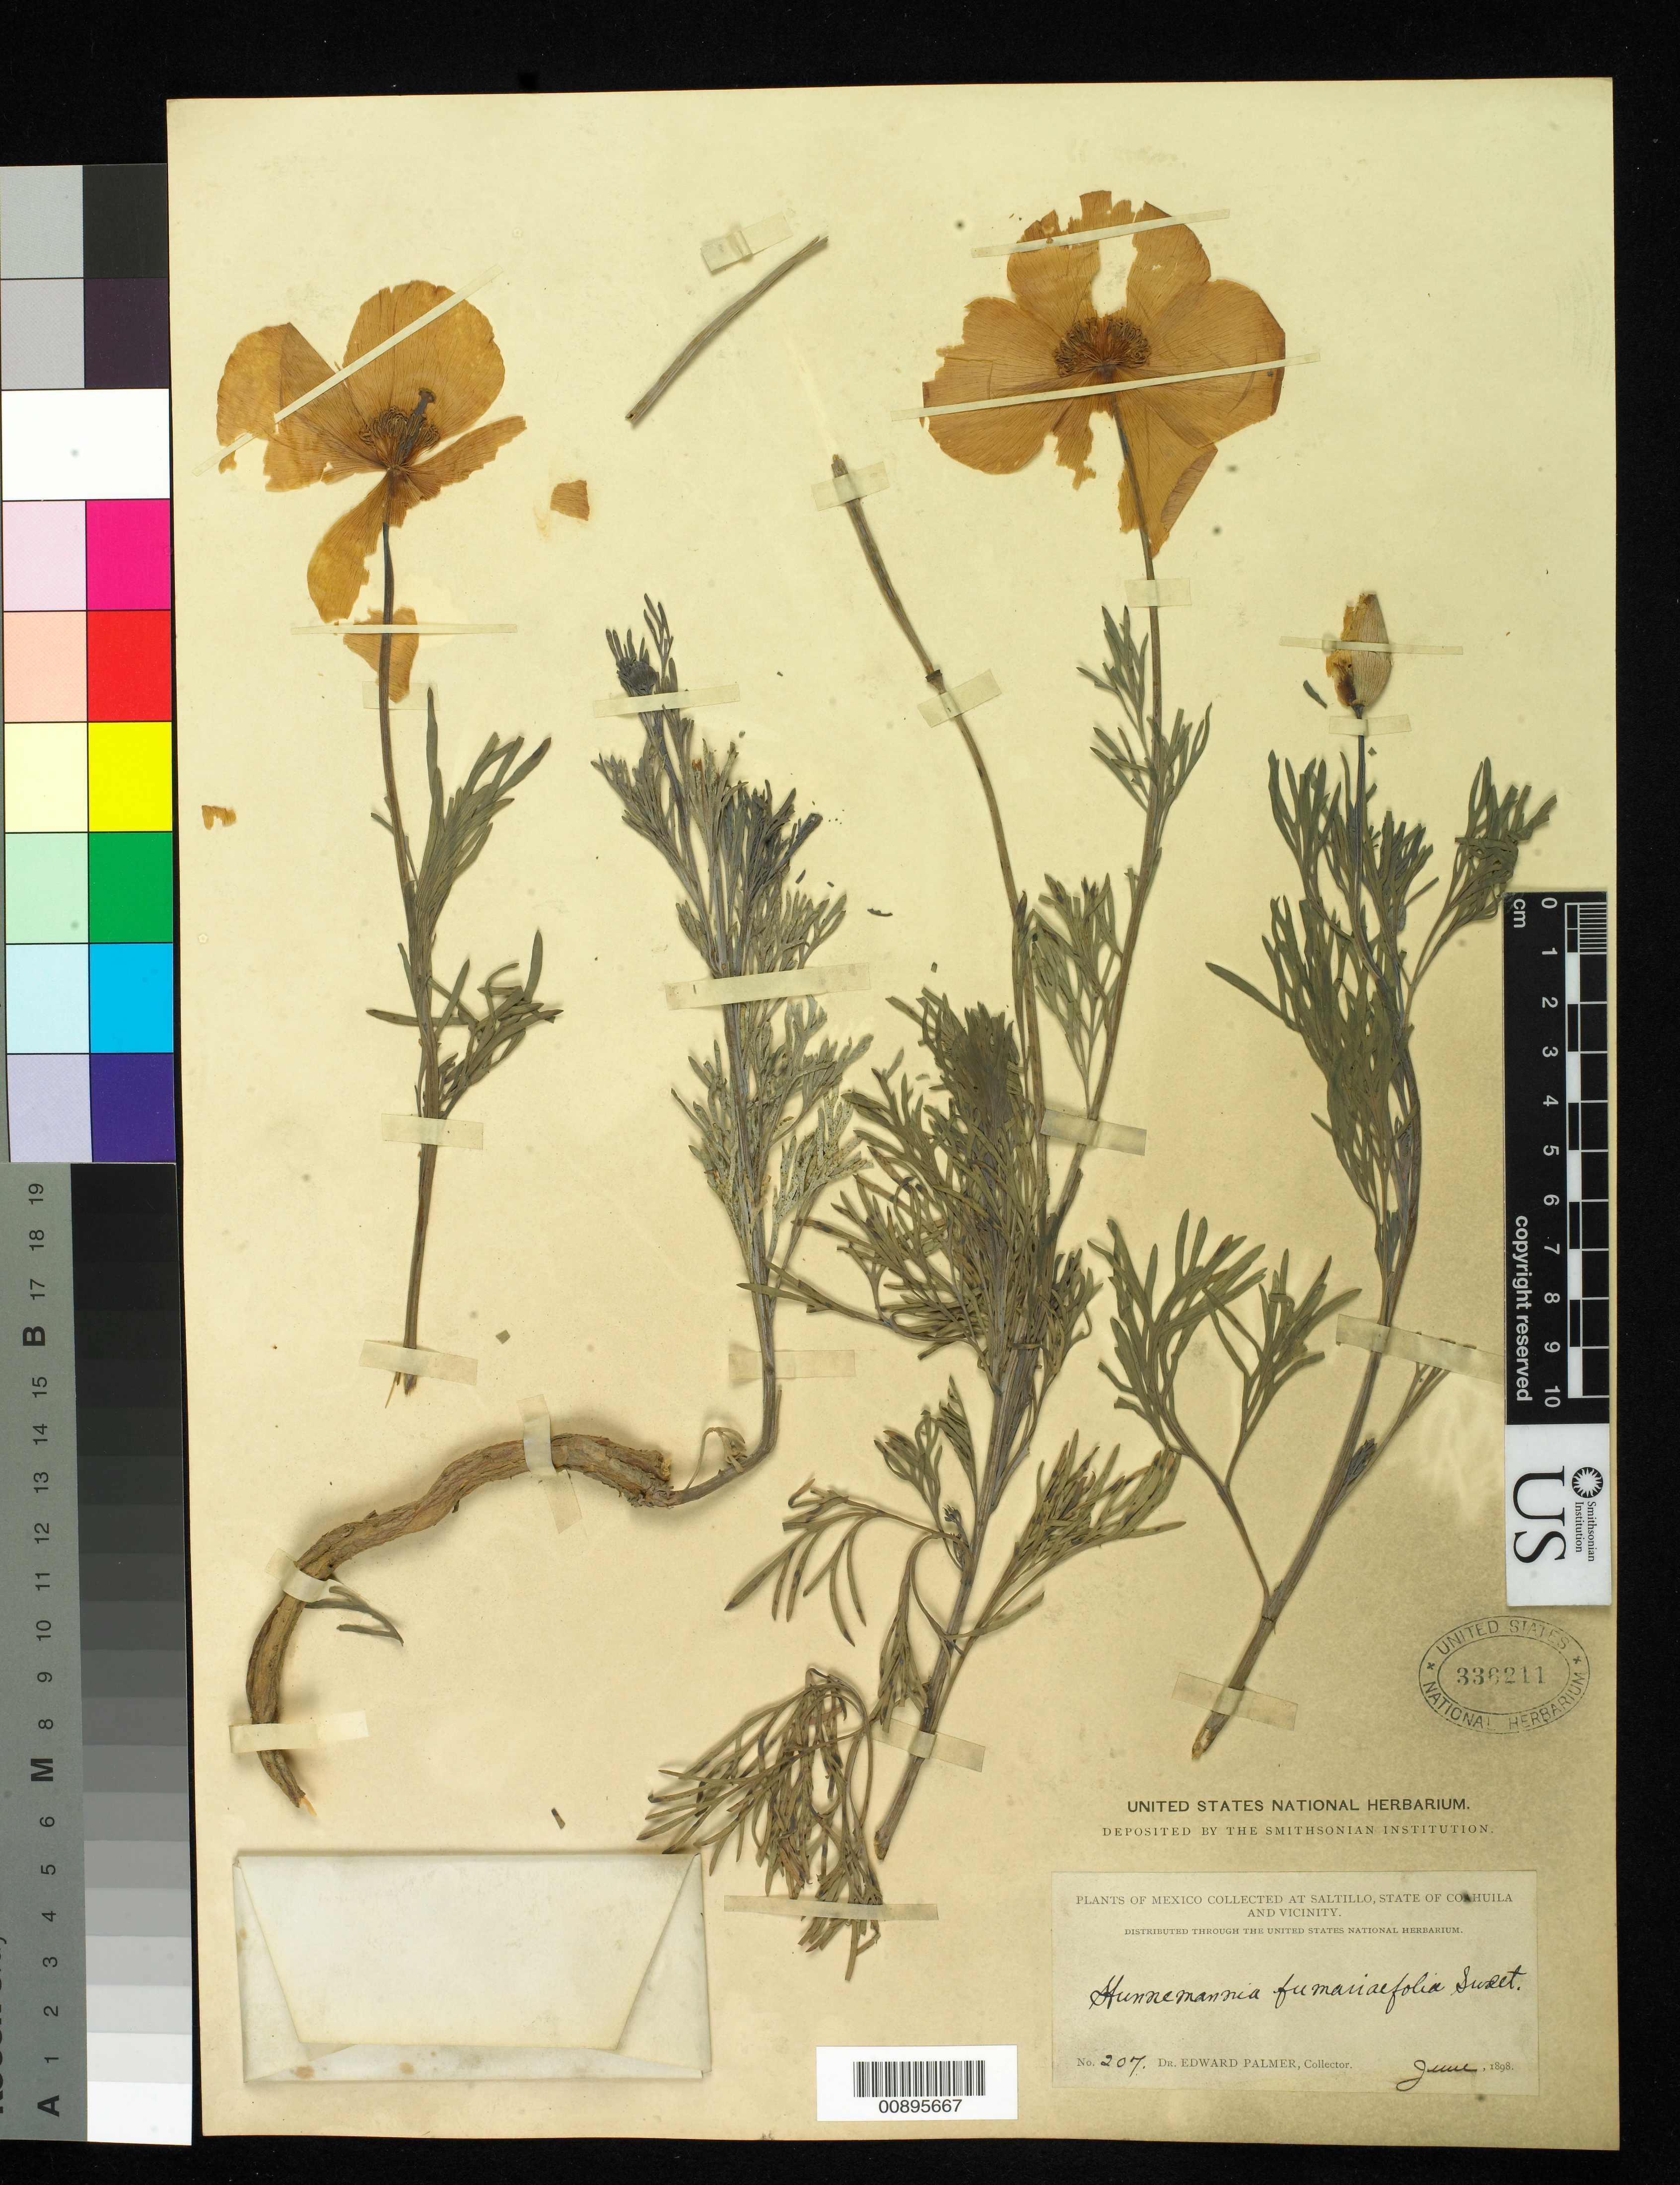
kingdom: Plantae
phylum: Tracheophyta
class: Magnoliopsida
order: Ranunculales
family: Papaveraceae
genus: Hunnemannia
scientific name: Hunnemannia fumariifolia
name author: Sweet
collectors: E. Palmer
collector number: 207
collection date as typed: Jun 1898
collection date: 1898-06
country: Mexico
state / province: Coahuila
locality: Saltillo, Coahuila and vicinity.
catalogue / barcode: US 336211